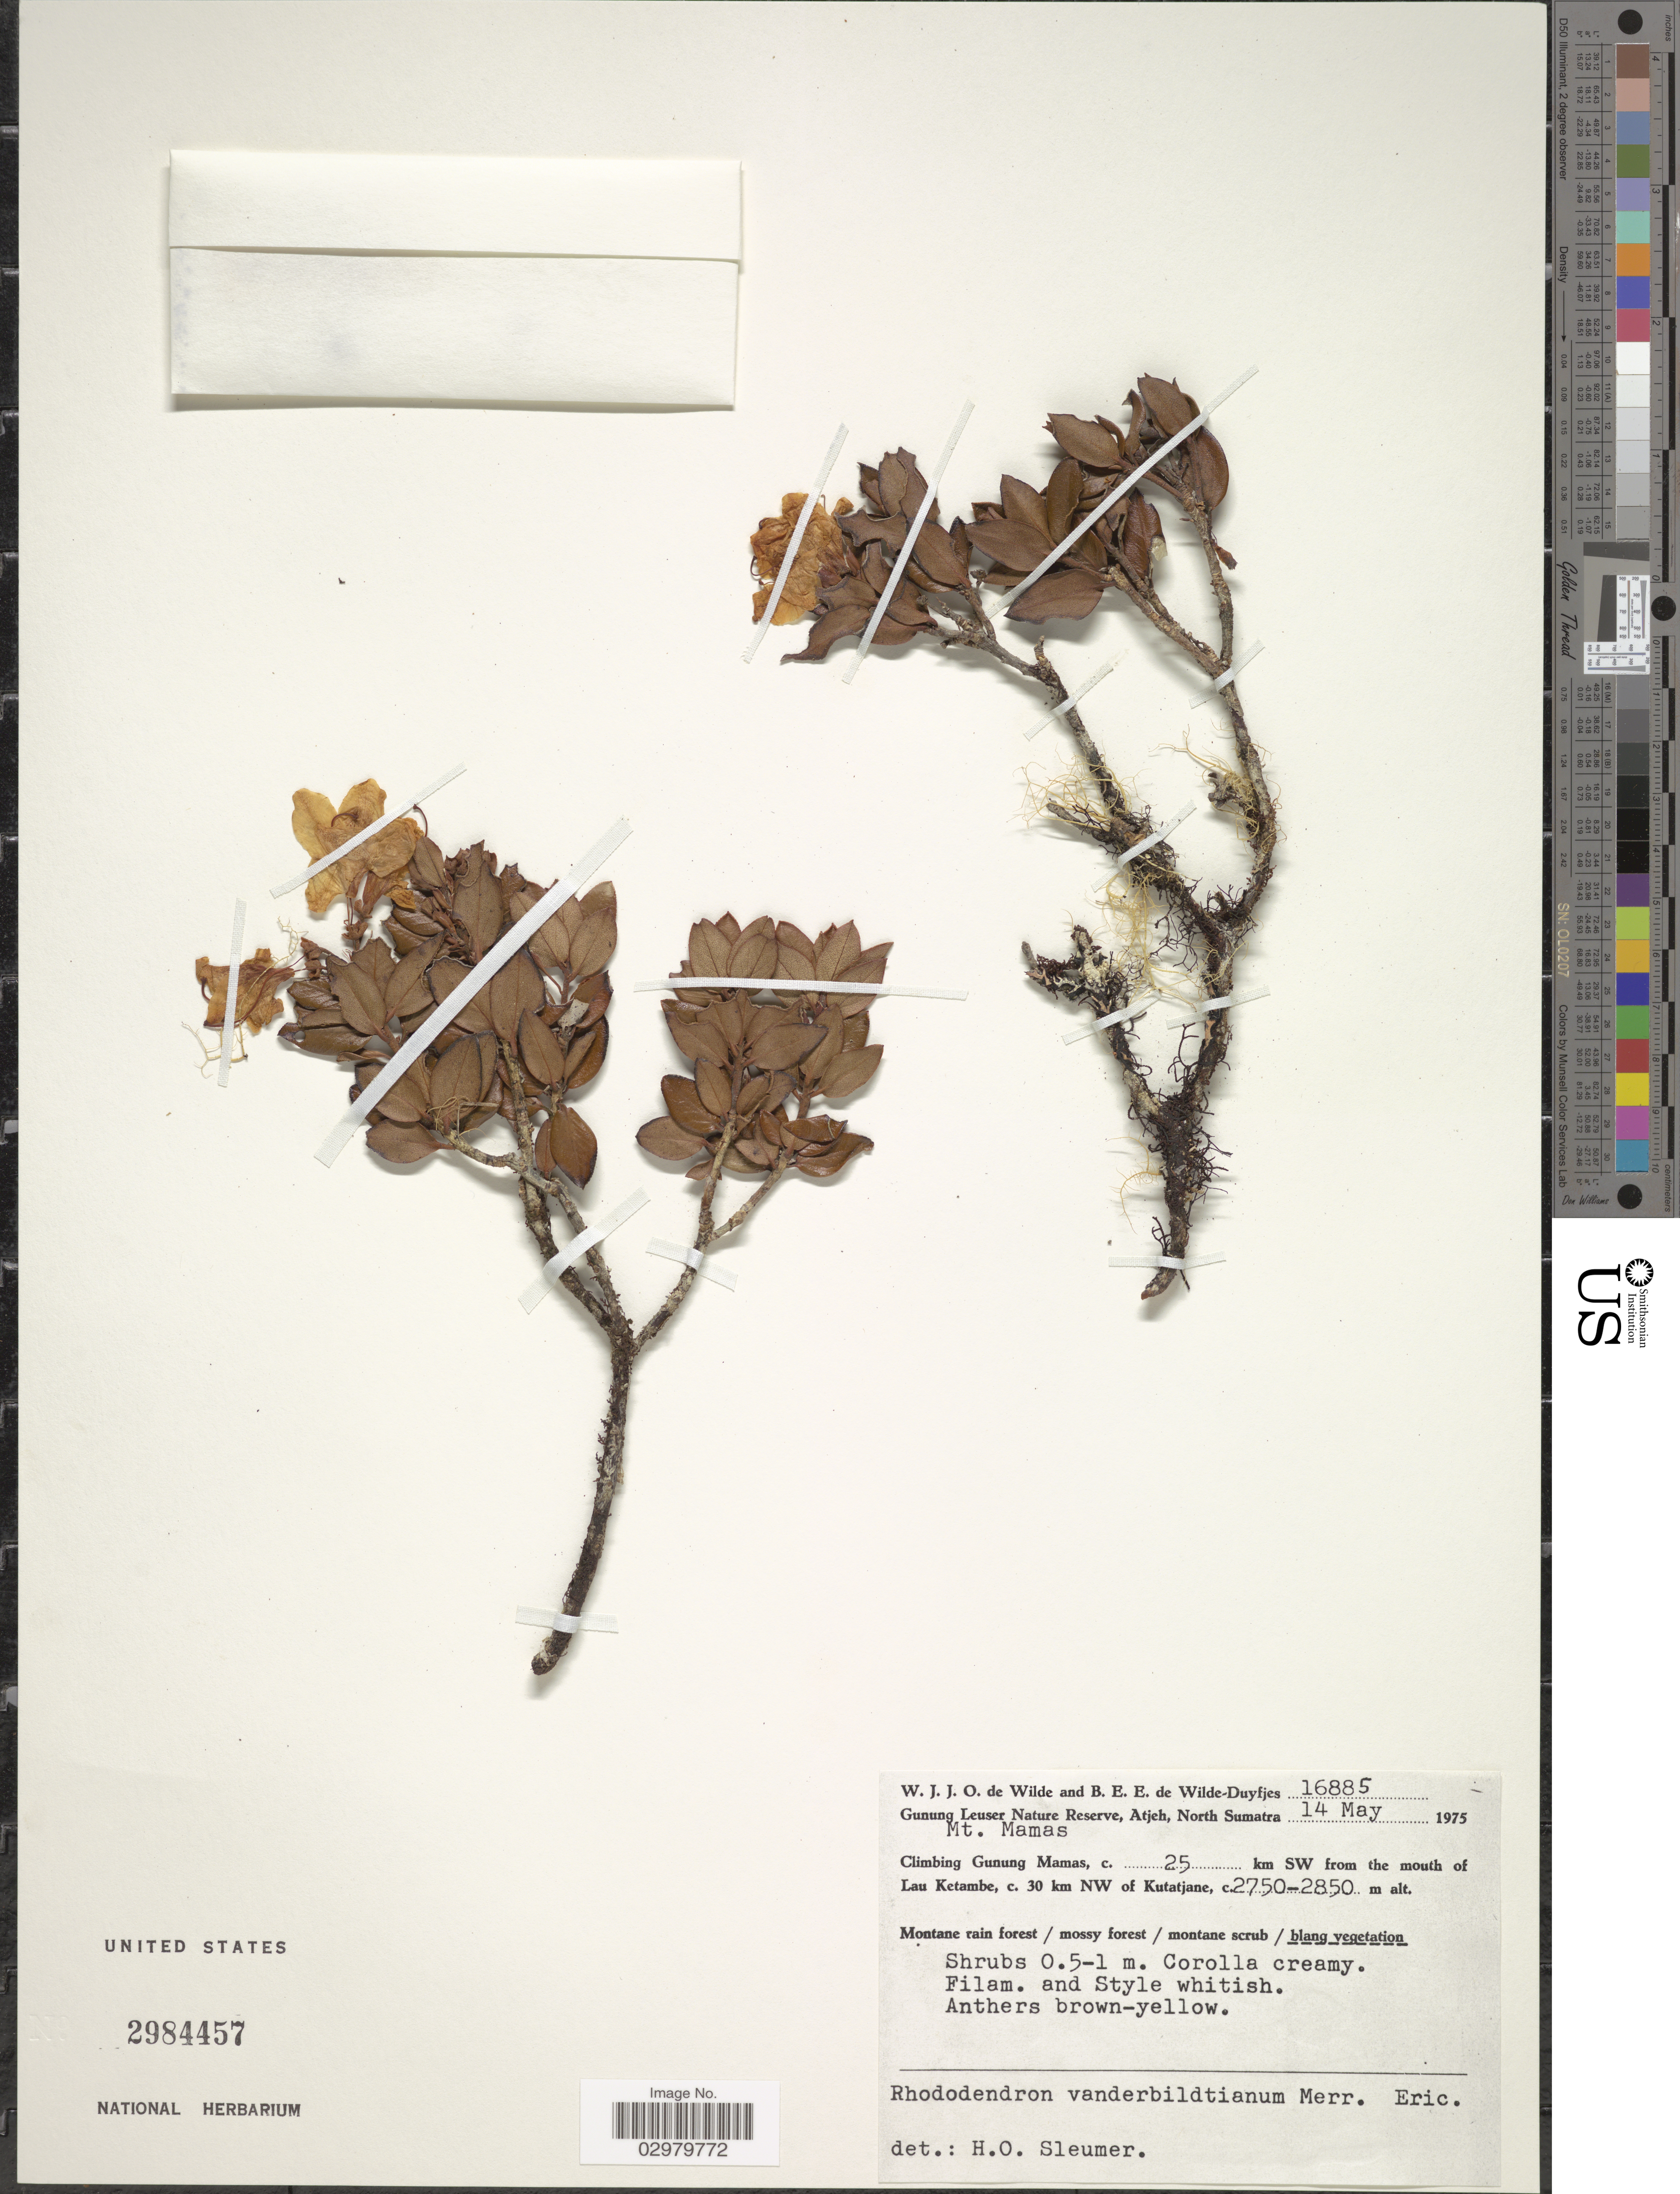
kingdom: Plantae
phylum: Tracheophyta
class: Magnoliopsida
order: Ericales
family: Ericaceae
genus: Rhododendron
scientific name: Rhododendron vanderbiltianum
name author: Merr.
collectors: W. J. de Wilde & B. E. de Wilde-Duyfjes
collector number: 16885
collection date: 1975-05-14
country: Indonesia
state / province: Sumatra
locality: Gunung Leuser Nature Reserve, Atjeh, North Sumatra. Mt. Mamas. Climbing Gunung Mamas, c. 25 km SW from the mouth of Lau Ketambe, c. 30 km NW of Kutatjane.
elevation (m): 2750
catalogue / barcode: US 2984457